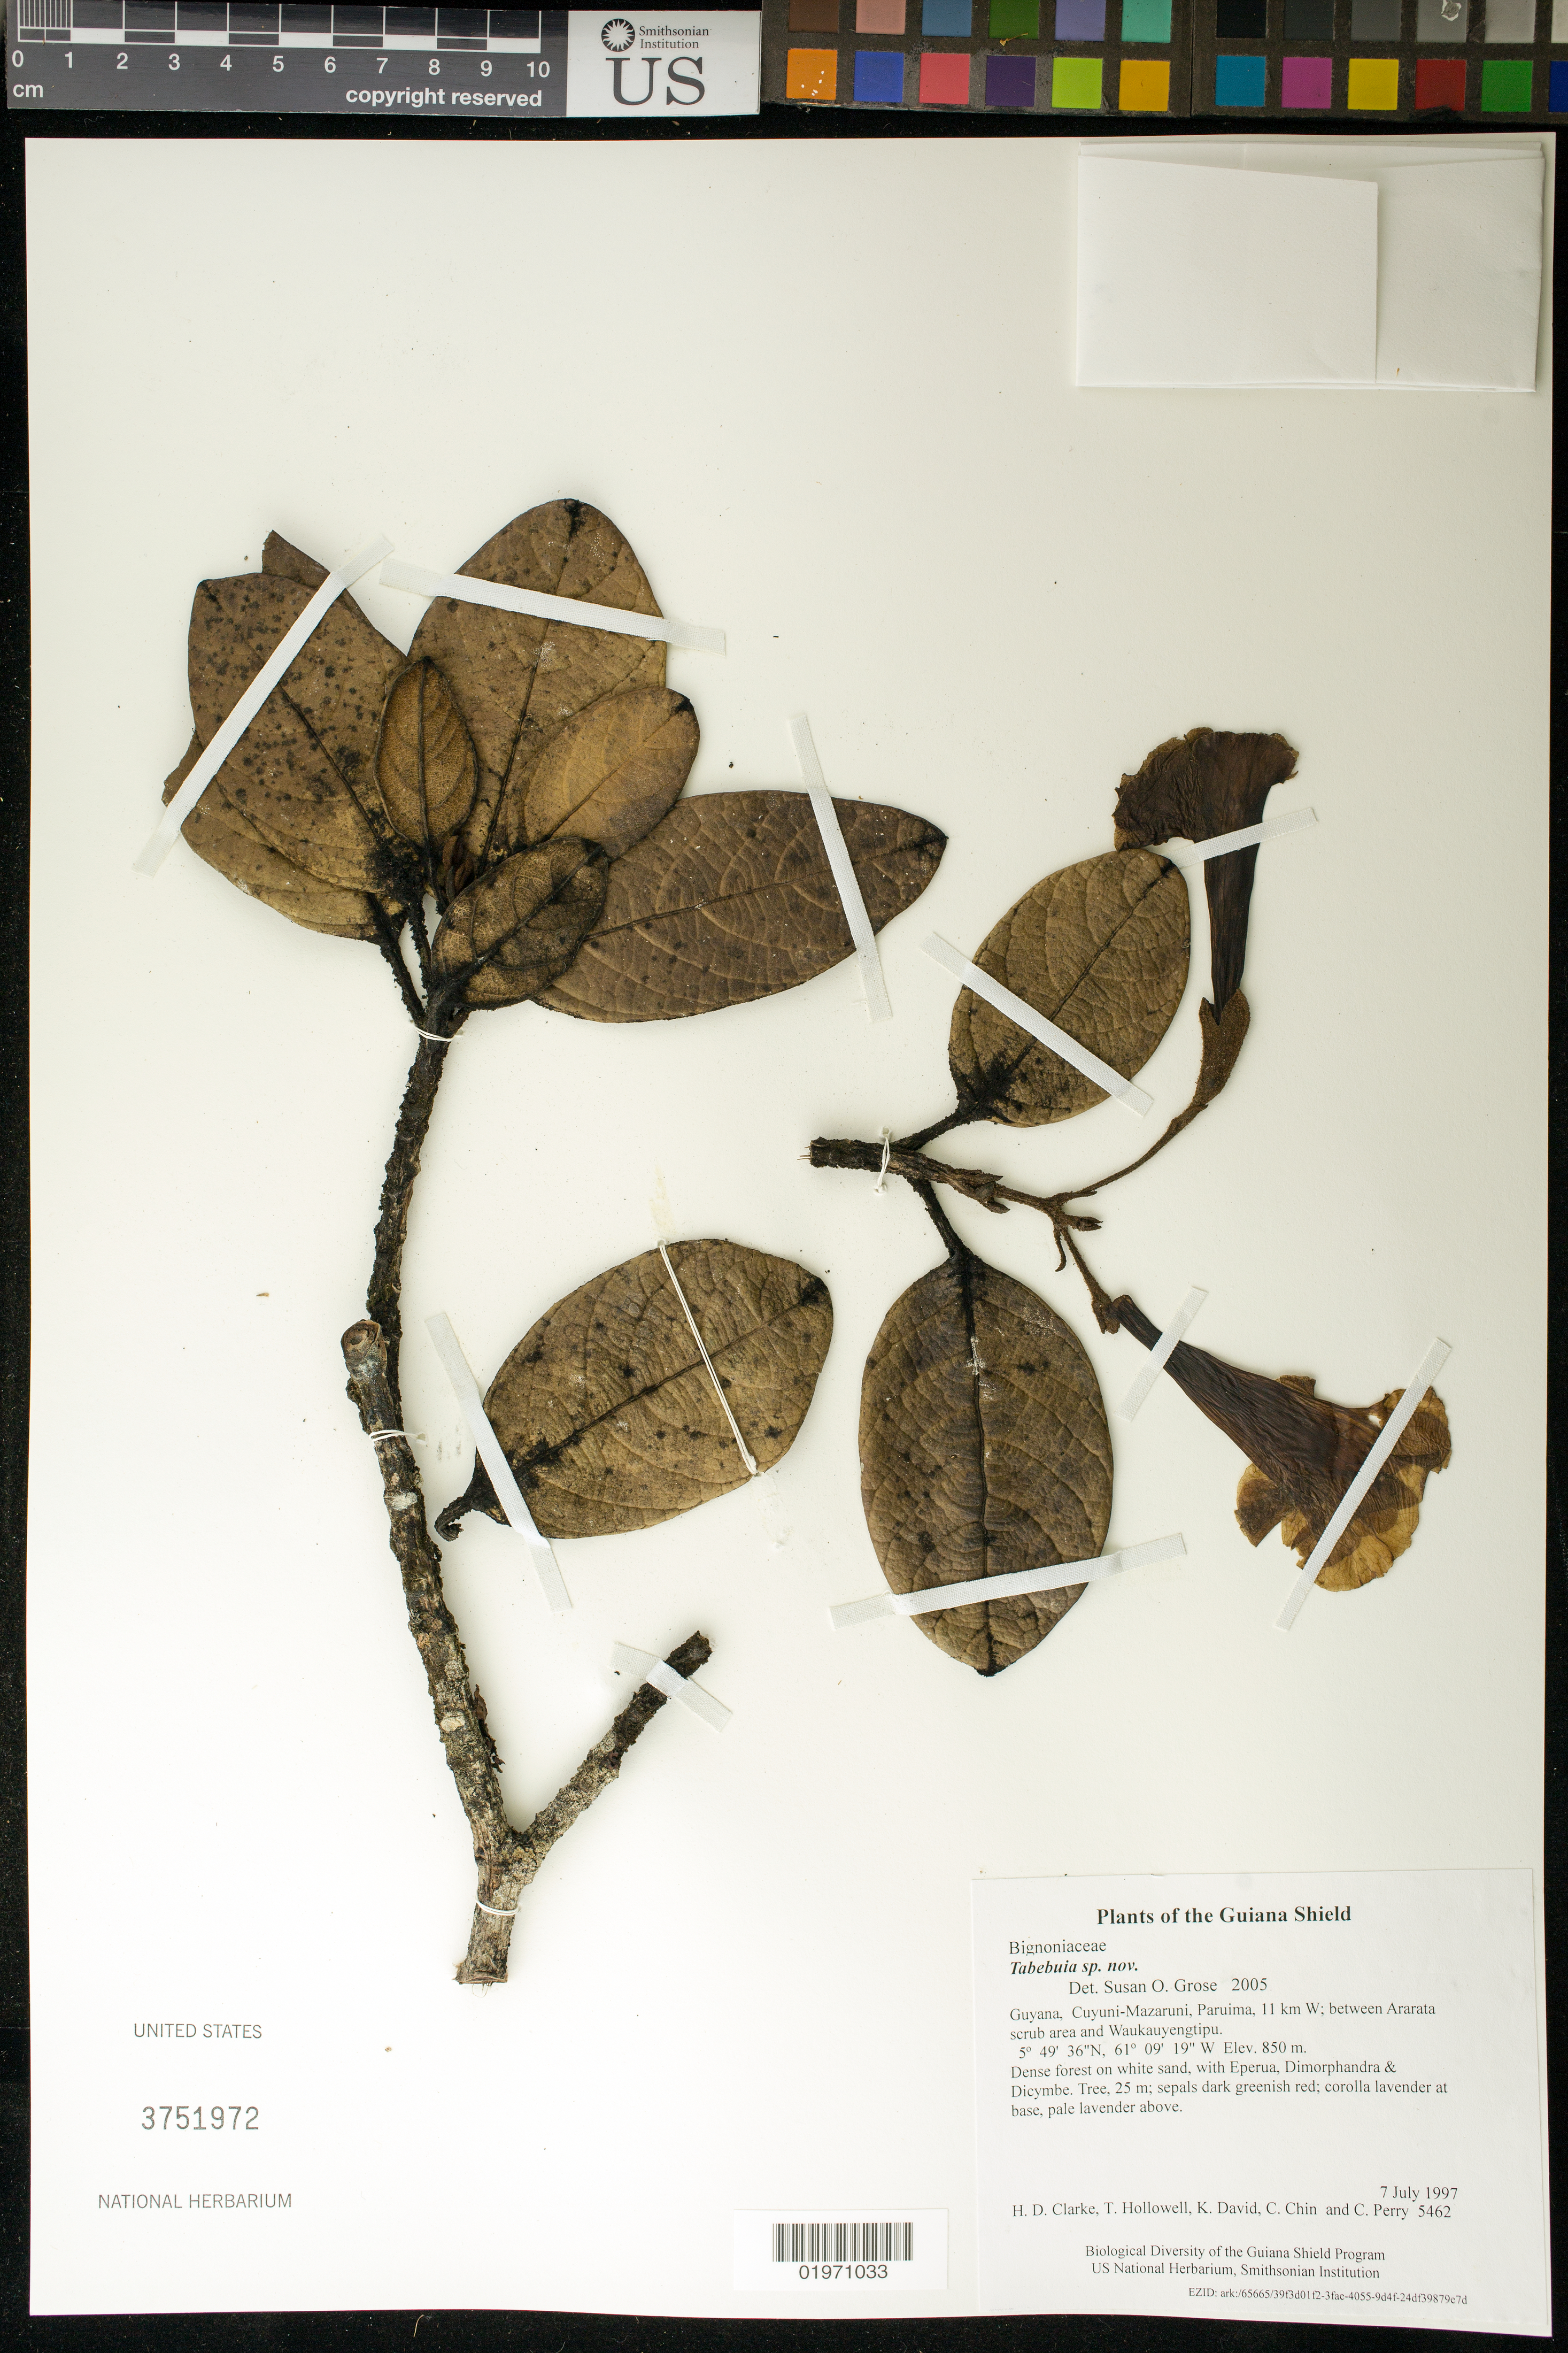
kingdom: Plantae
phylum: Tracheophyta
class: Magnoliopsida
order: Lamiales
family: Bignoniaceae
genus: Tabebuia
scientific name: Tabebuia sp. nov.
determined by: Grose, S. O.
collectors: H. D. Clarke, T. Hollowell, K. David, C. Chin & C. Perry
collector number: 5462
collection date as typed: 7 July 1997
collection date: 1997-07-07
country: Guyana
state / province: Cuyuni-Mazaruni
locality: Paruima, 11 km W; between Ararata scrub area and Waukauyengtipu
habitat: Dense forest on white sand, with Eperua, Dimorphandra & Dicymbe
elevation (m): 850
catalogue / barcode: US 3751972